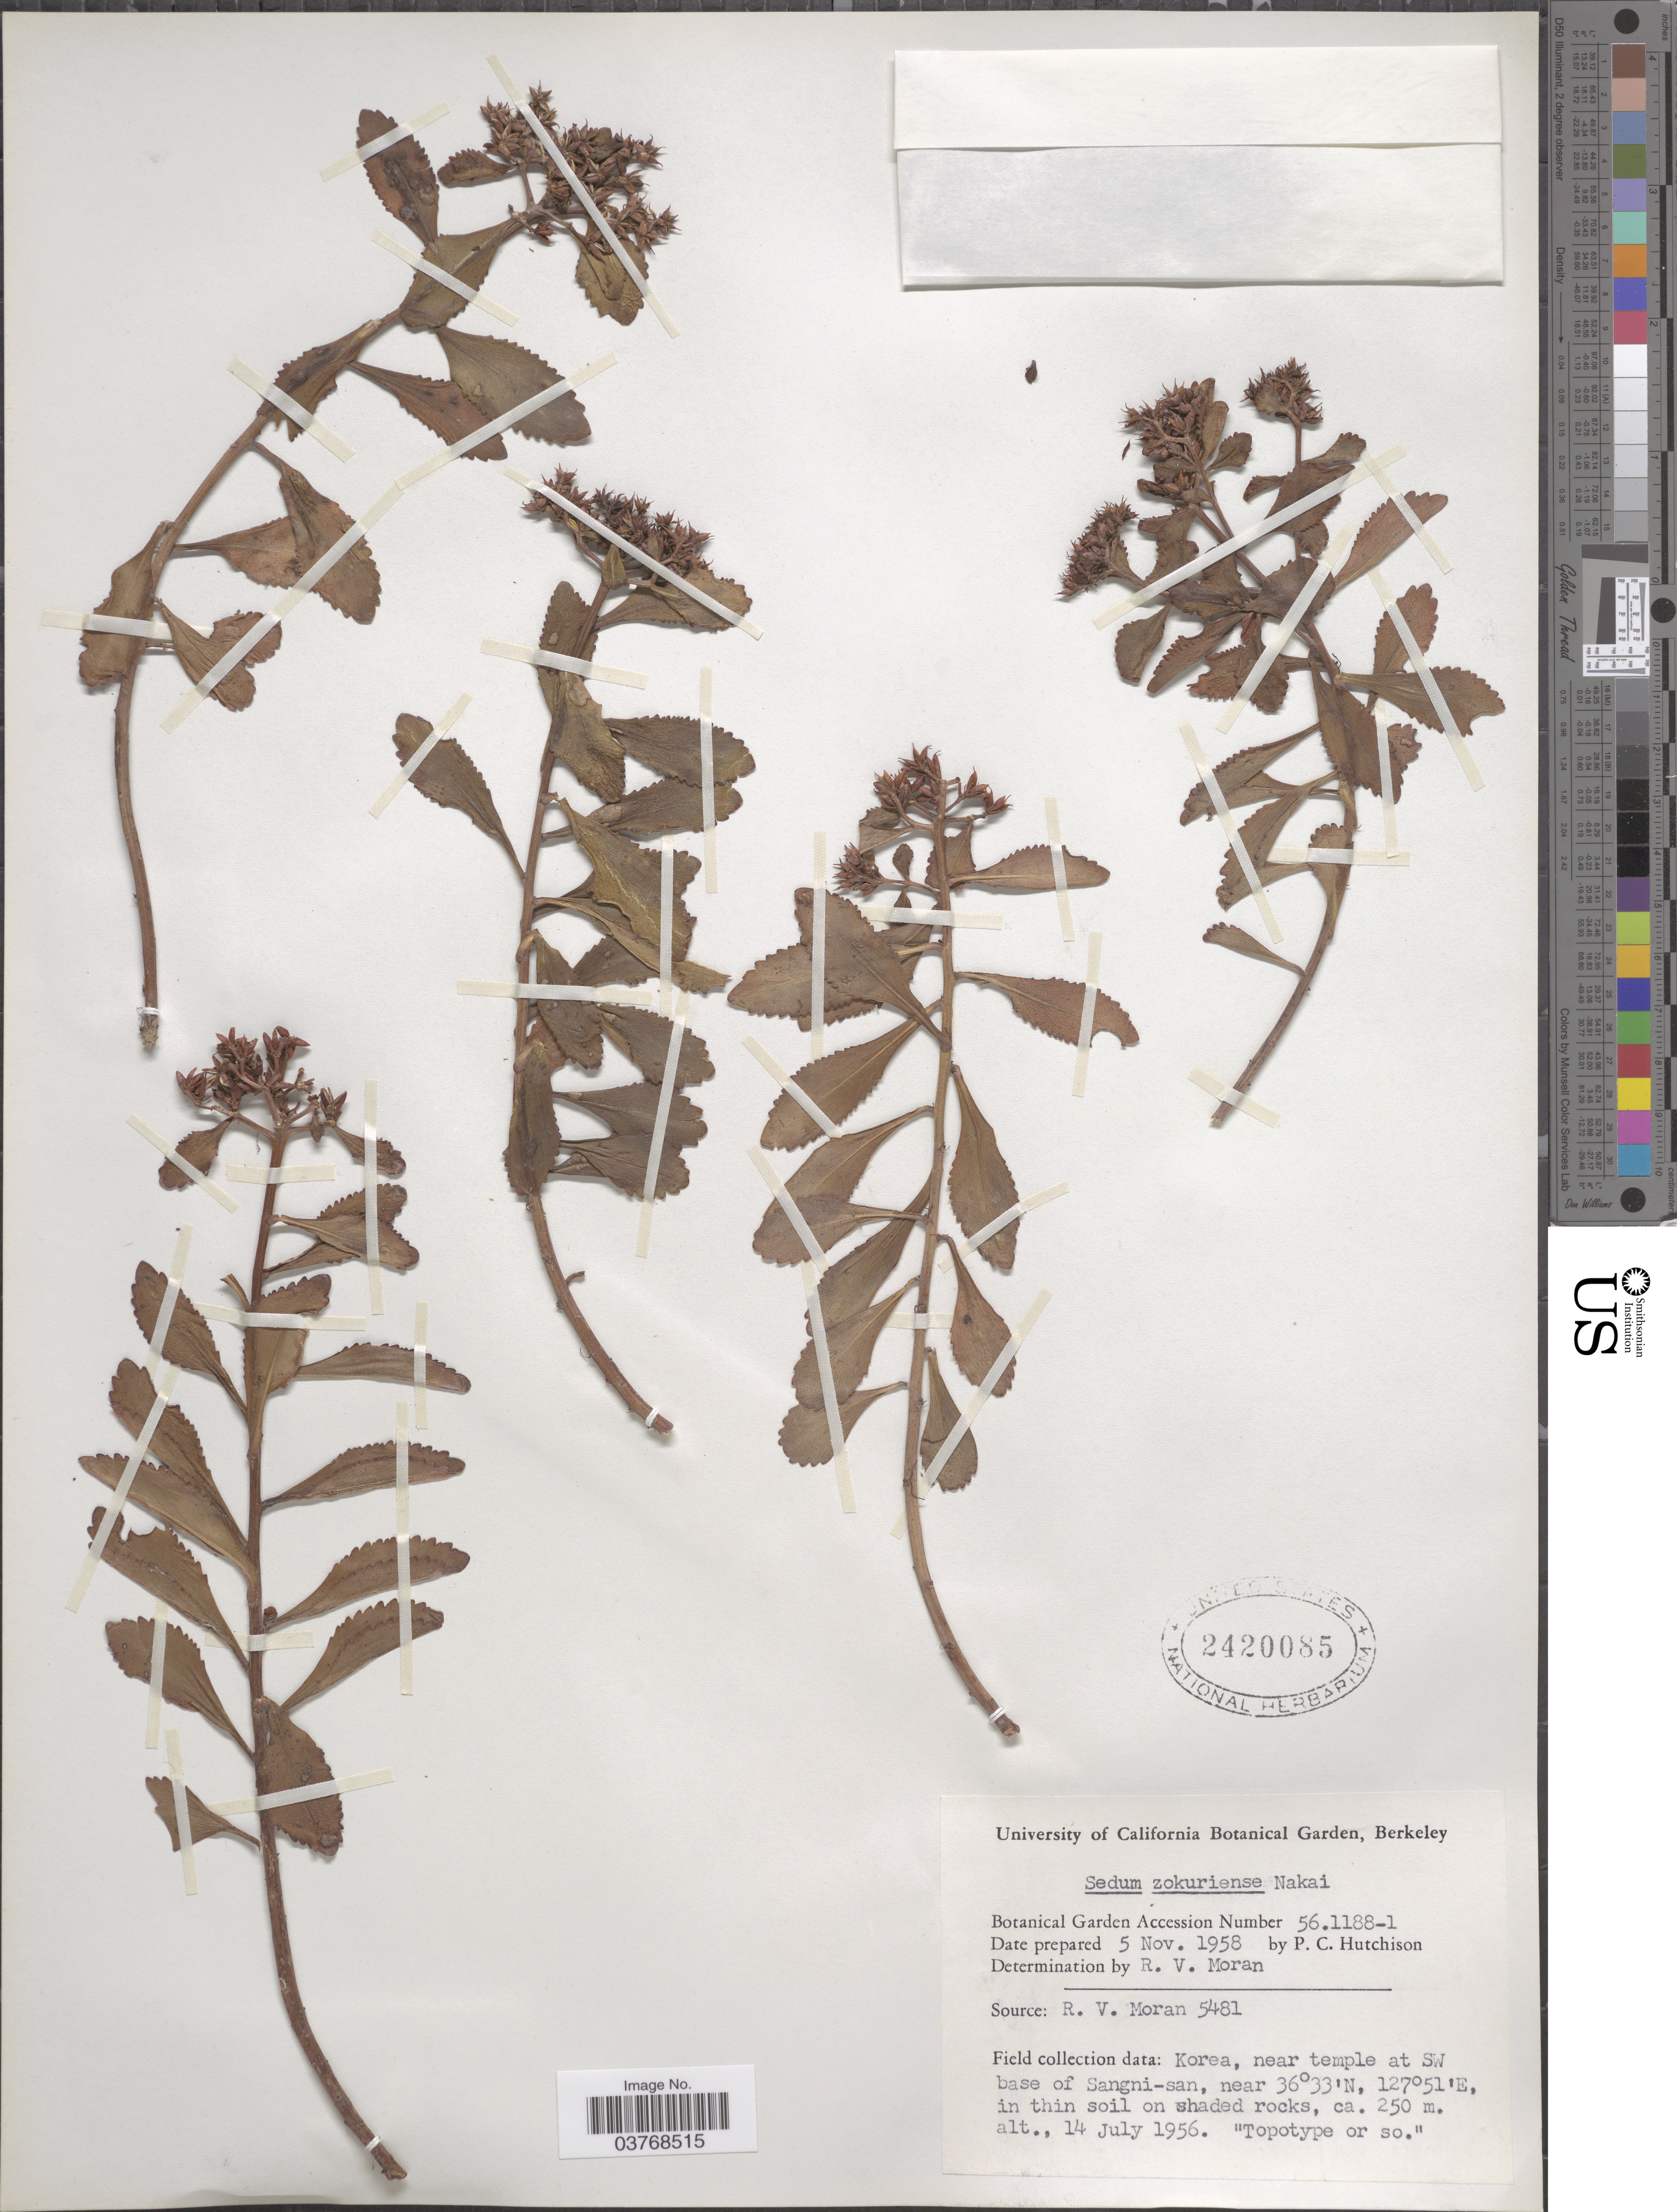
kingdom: Plantae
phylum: Tracheophyta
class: Magnoliopsida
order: Saxifragales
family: Crassulaceae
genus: Phedimus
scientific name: Phedimus middendorffianus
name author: (Maxim.) 't Hart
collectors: P. C. Hutchison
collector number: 561188-1?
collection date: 1958-11-05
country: United States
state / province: California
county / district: Alameda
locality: University of California Botanical Garden, Berkeley.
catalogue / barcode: US 2420085